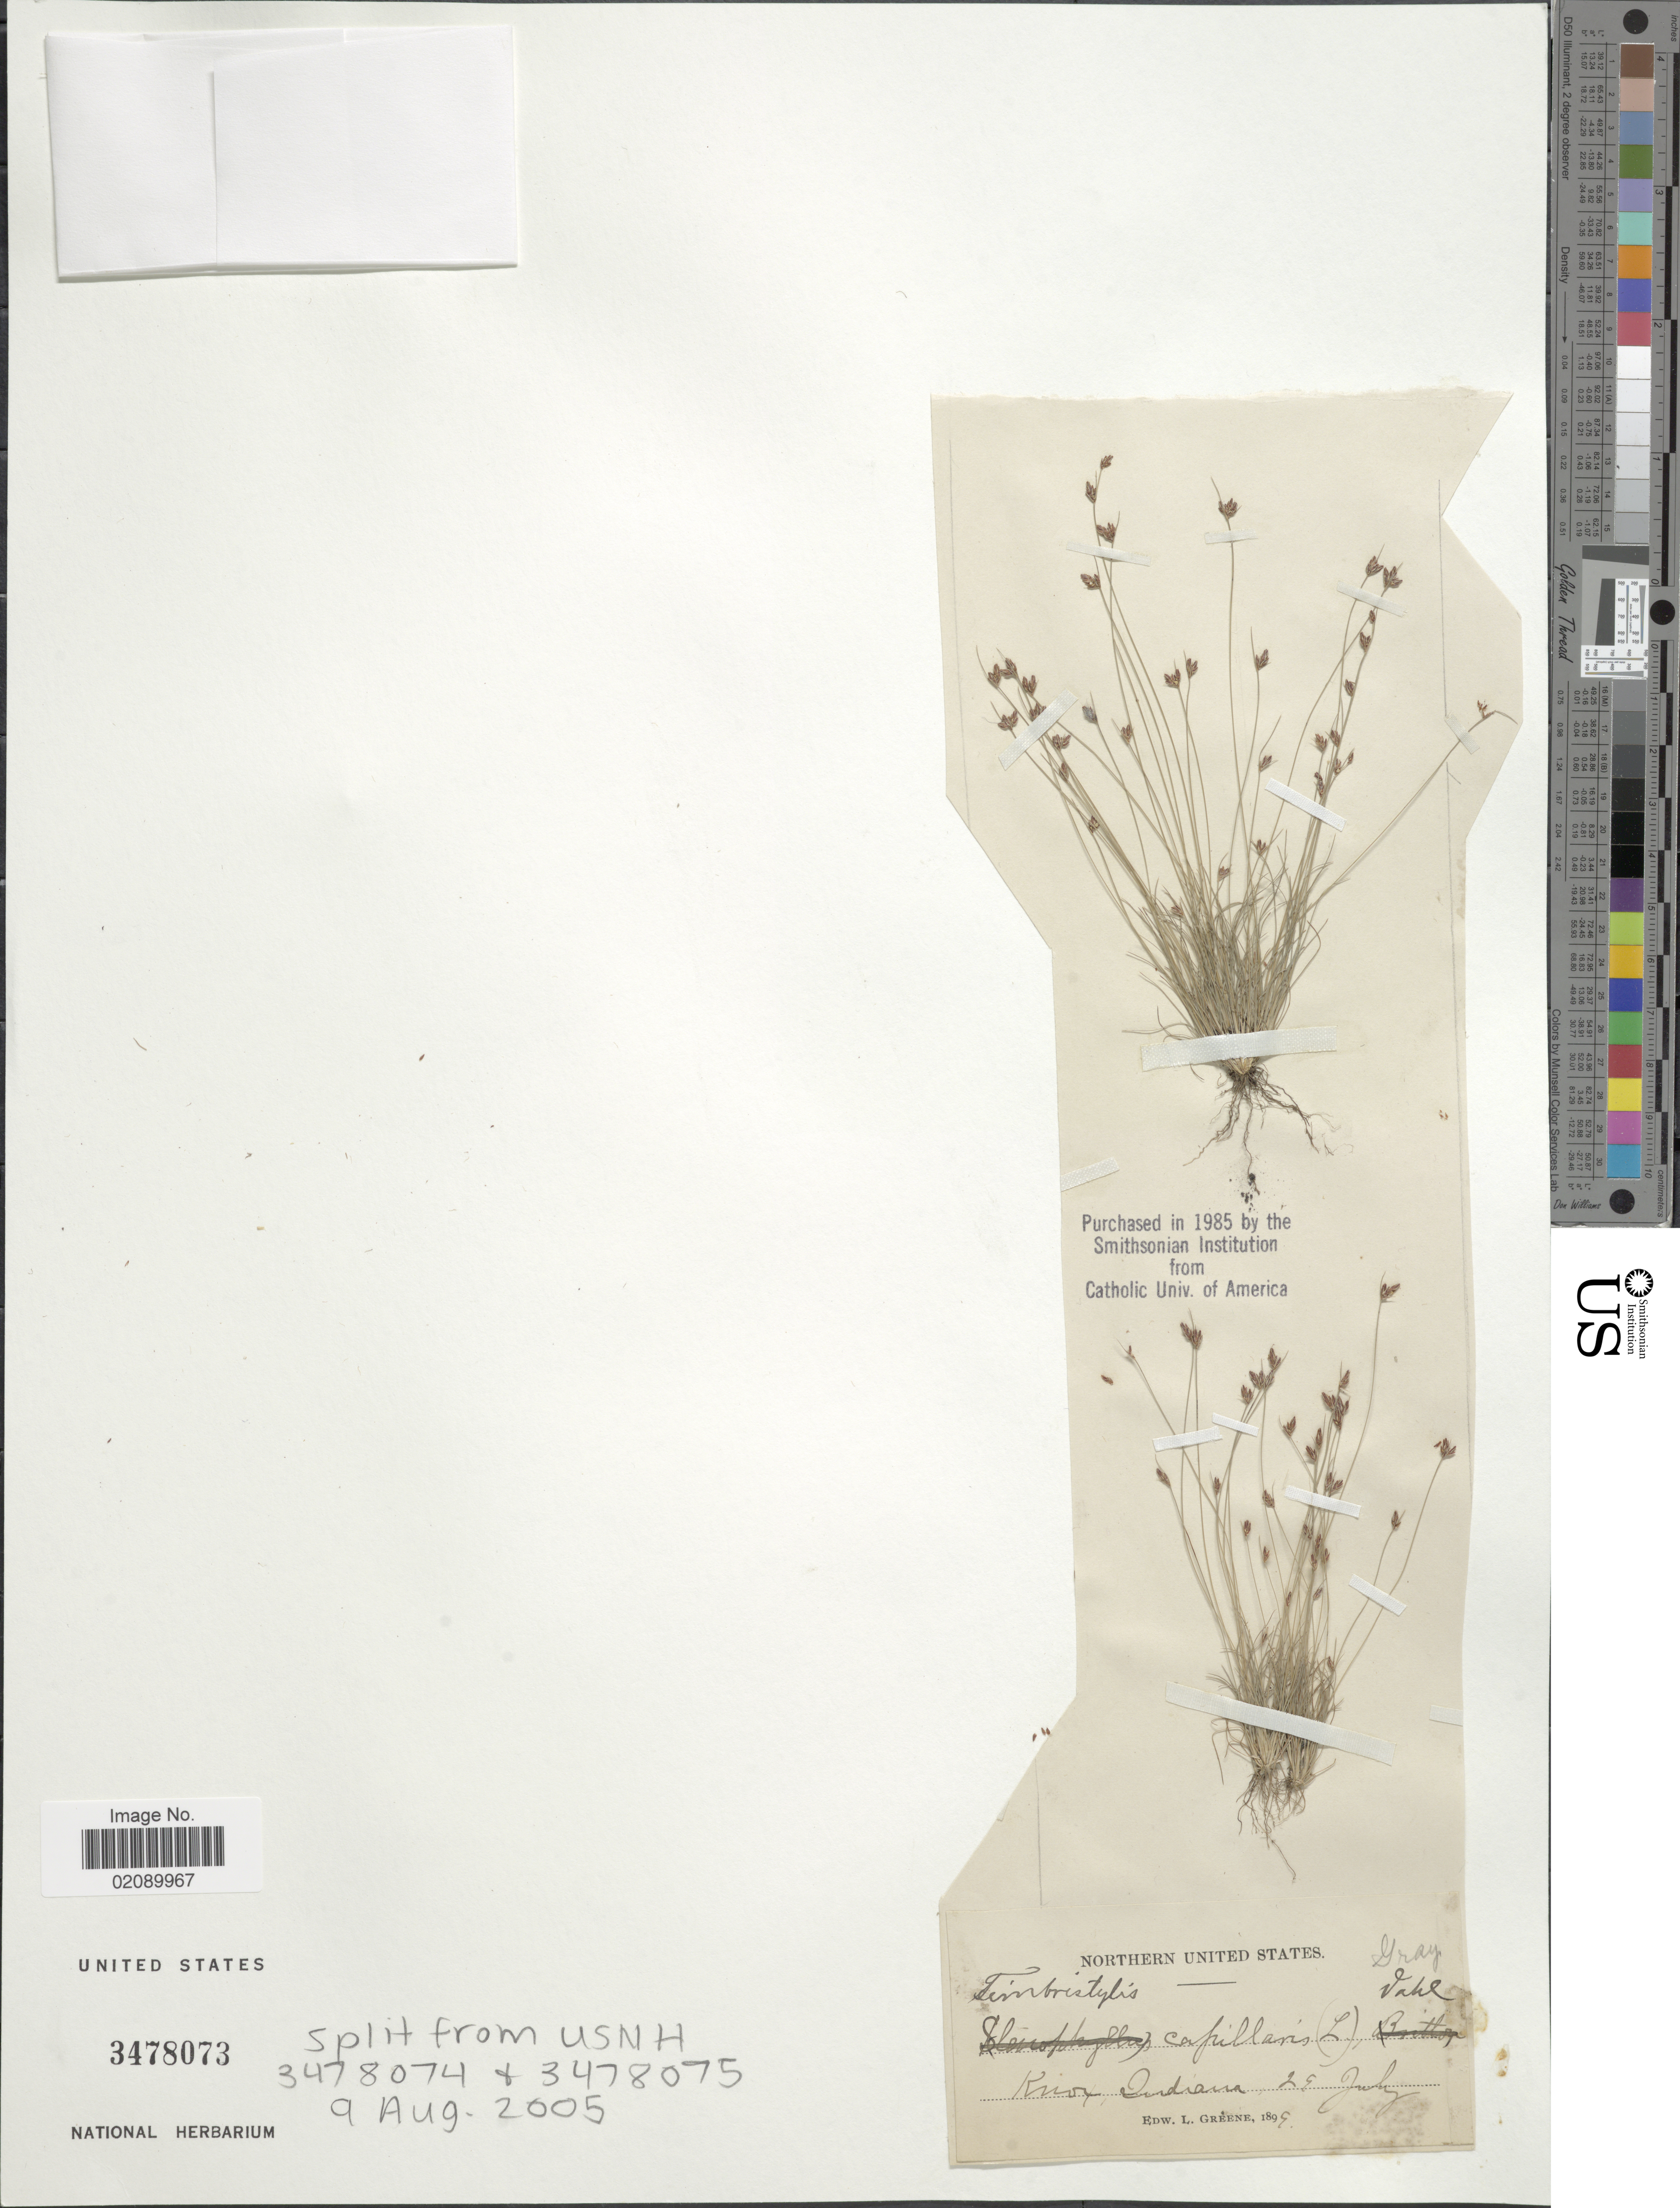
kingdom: Plantae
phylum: Tracheophyta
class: Liliopsida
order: Poales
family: Cyperaceae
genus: Bulbostylis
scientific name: Bulbostylis capillaris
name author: (L.) Kunth ex C.B. Clarke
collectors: E. L. Greene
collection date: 1899-07-29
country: United States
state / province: Indiana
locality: Knox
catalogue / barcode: US 3478073